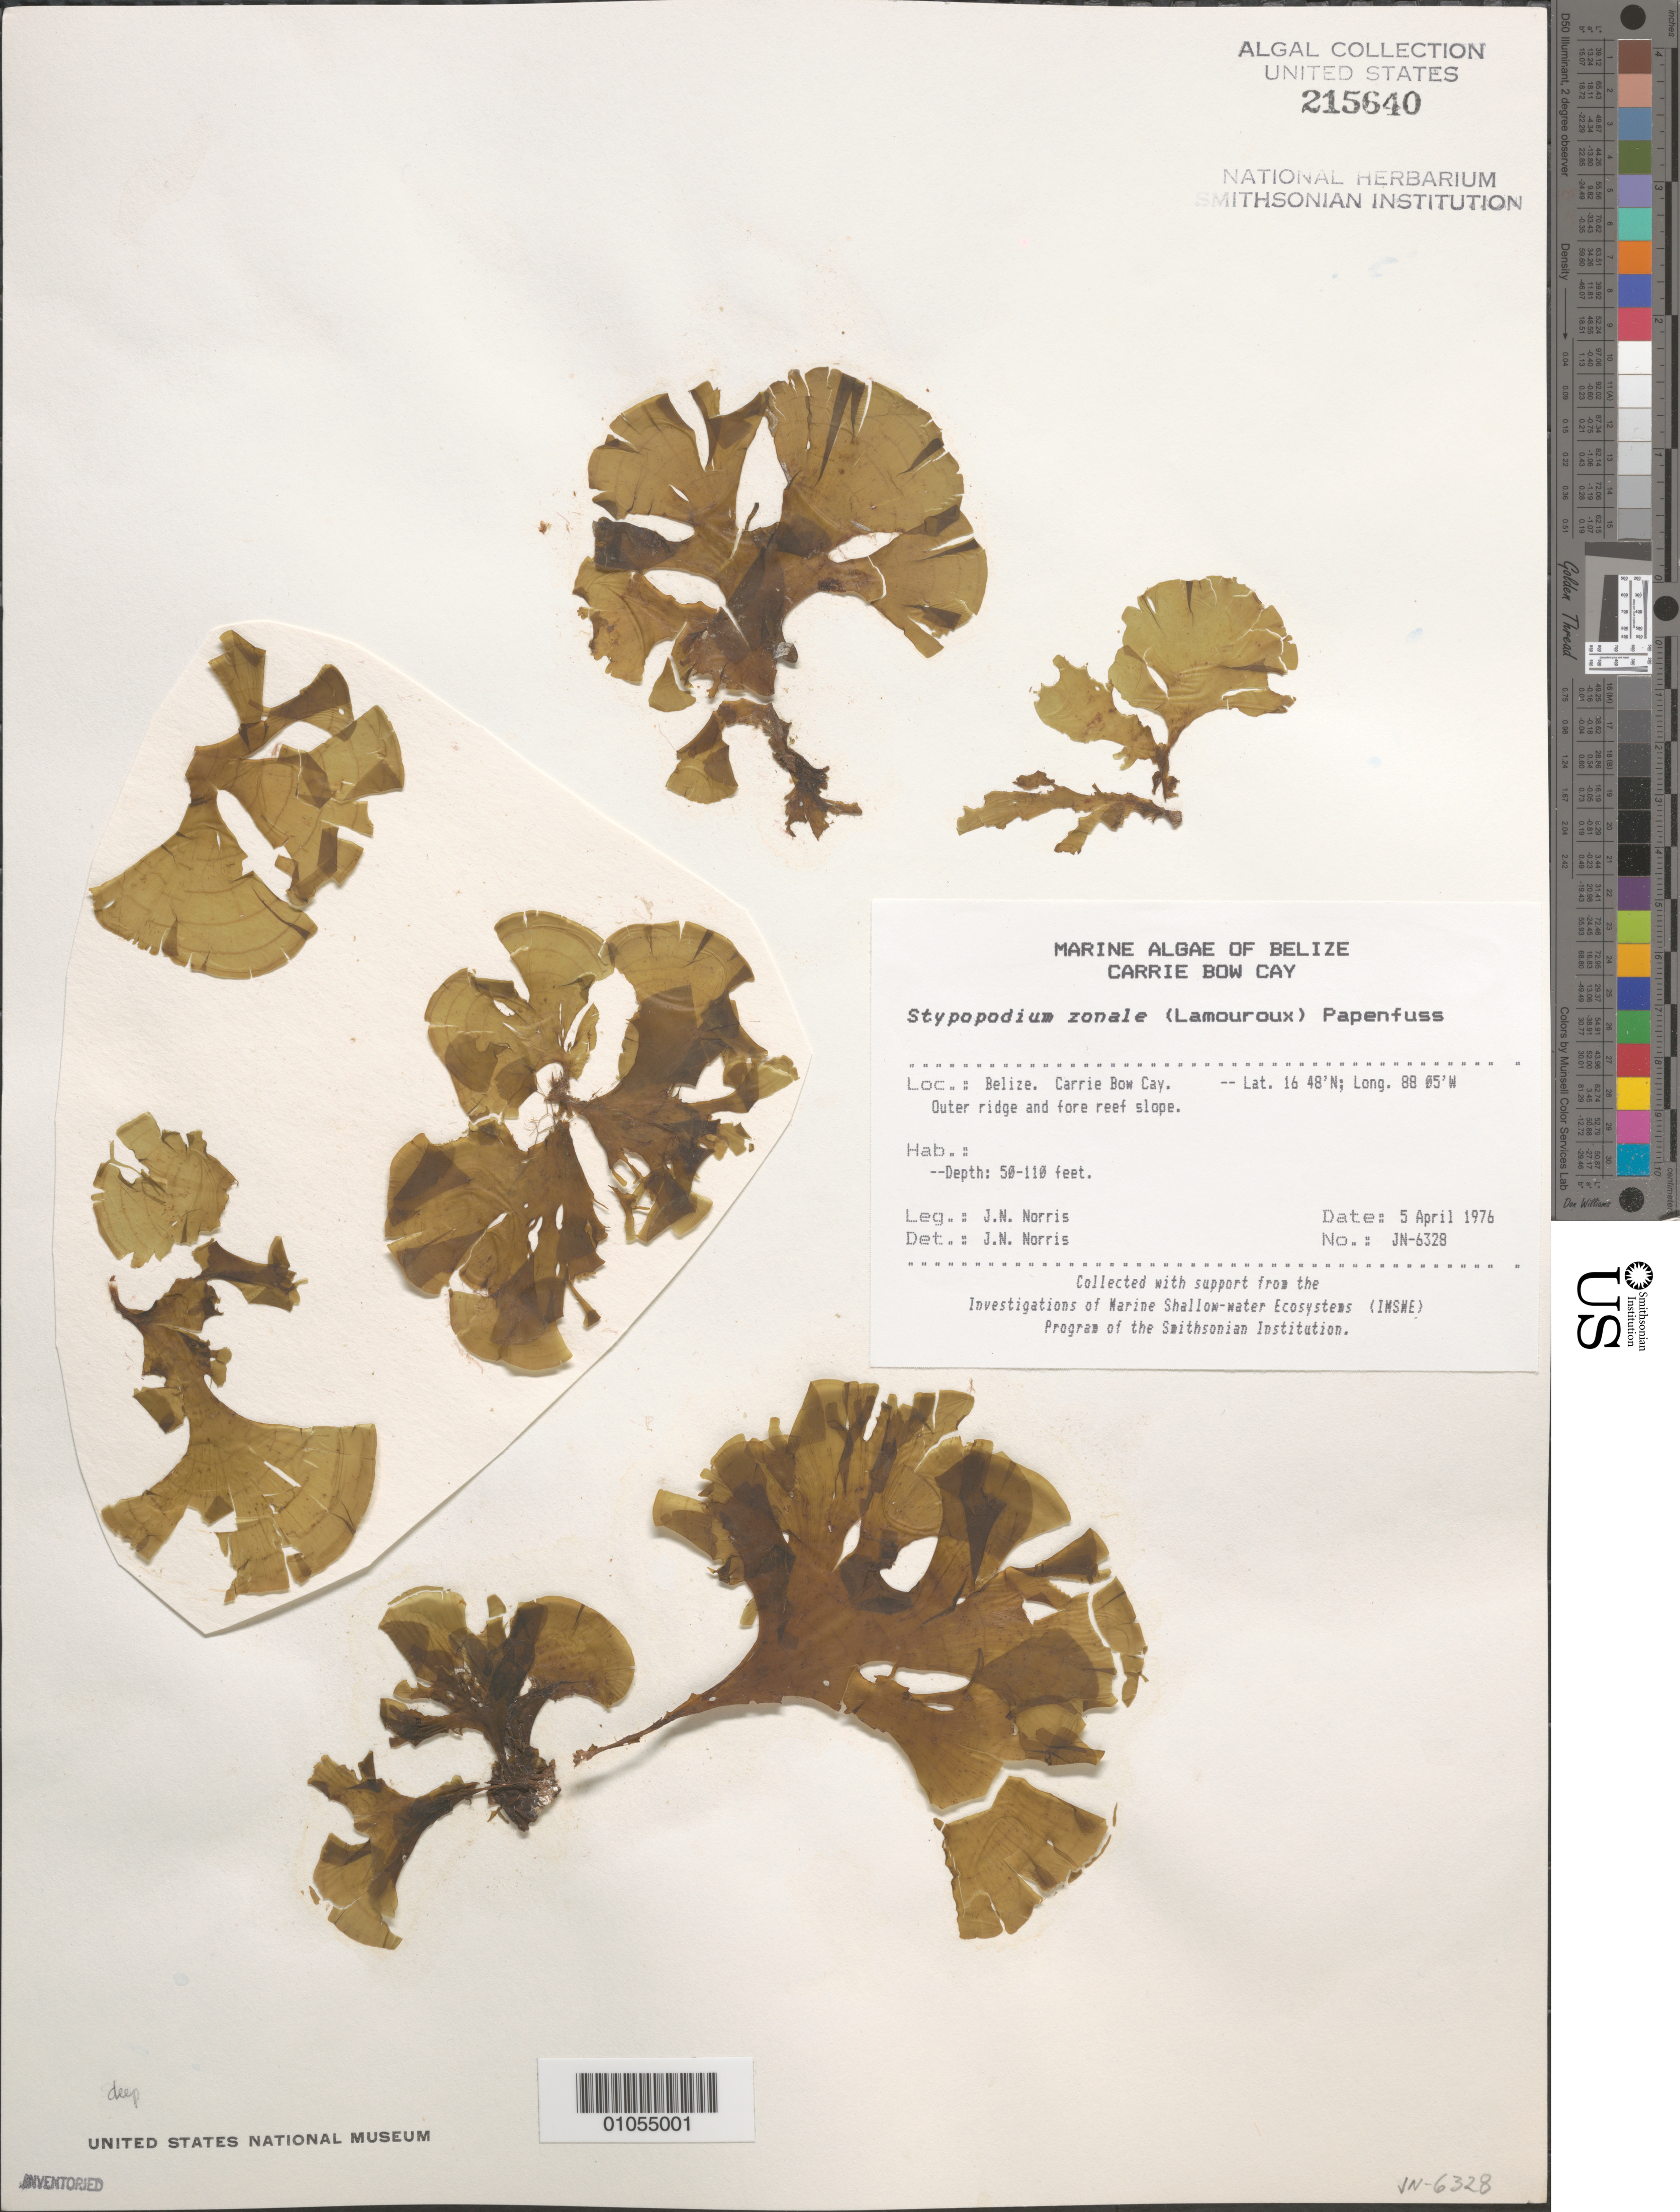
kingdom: Chromista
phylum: Ochrophyta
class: Phaeophyceae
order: Dictyotales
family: Dictyotaceae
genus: Stypopodium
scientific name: Stypopodium zonale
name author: (J.V.Lamouroux) Papenf.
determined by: Norris, James N.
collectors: J. N. Norris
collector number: JN-6328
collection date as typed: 05 Apr 1976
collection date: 1976-04-05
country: Belize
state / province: Stann Creek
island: Carrie Bow Cay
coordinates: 16 48'N, 88 05'W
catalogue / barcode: US 215640